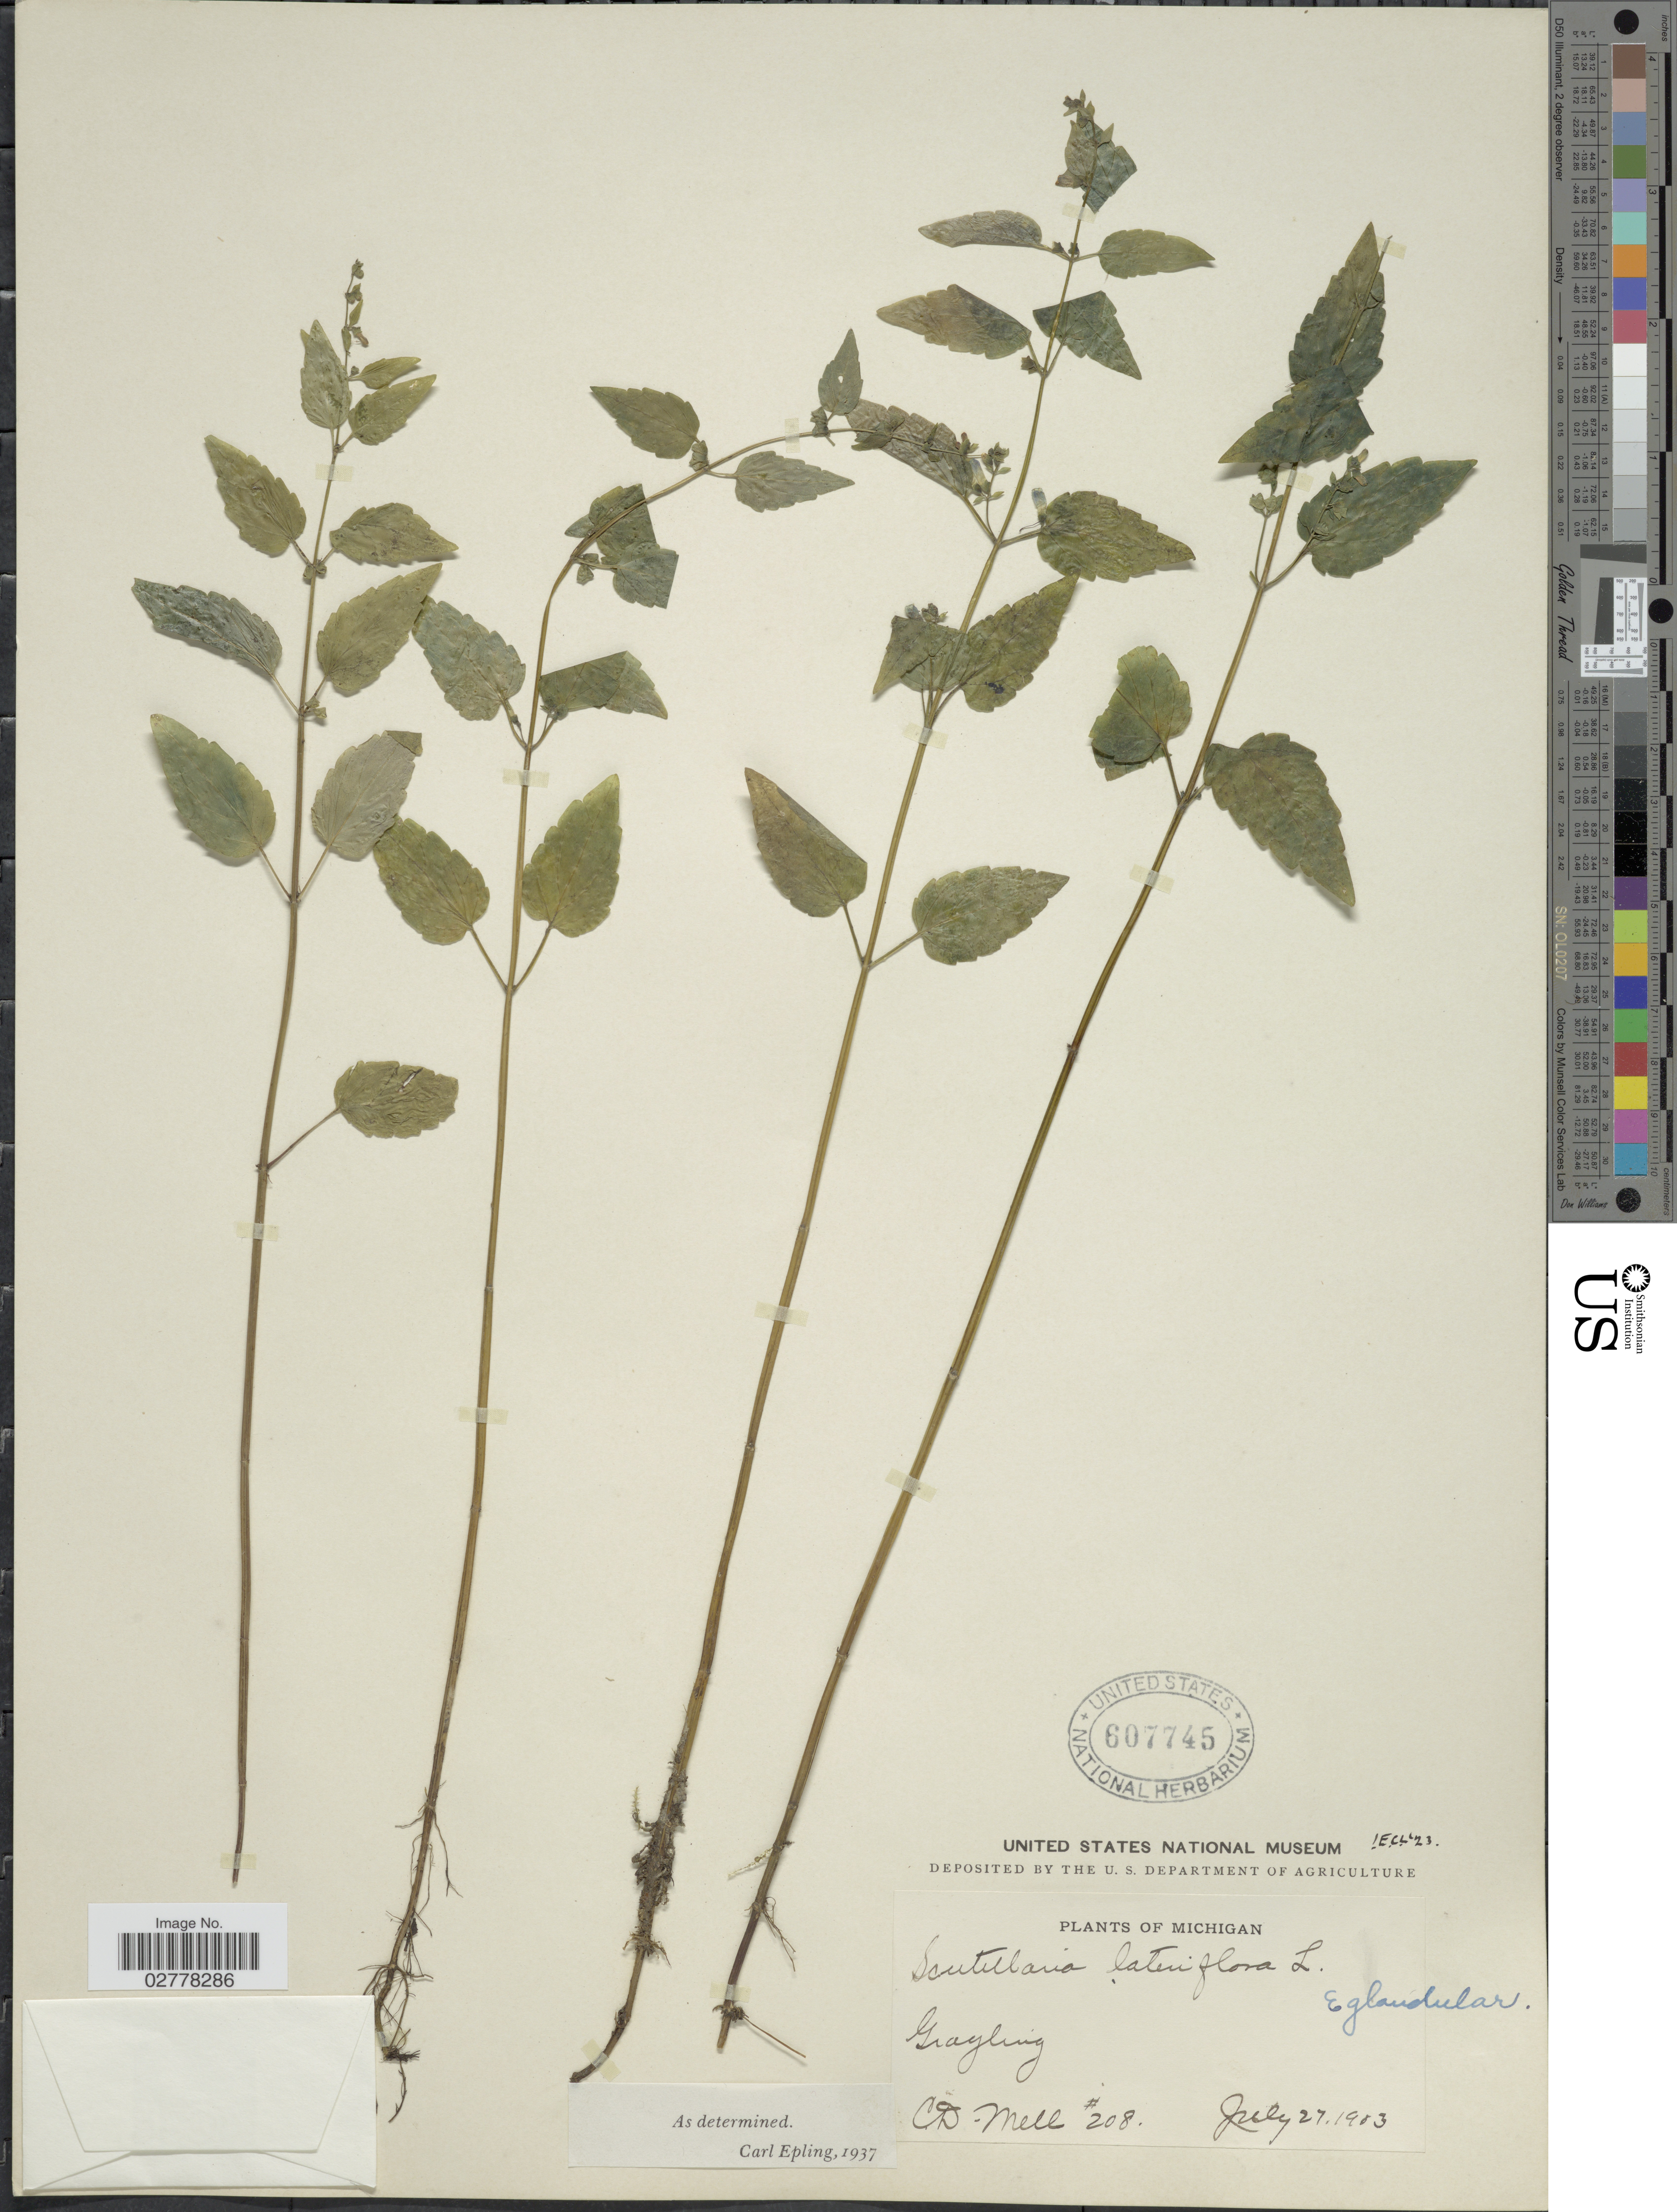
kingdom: Plantae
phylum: Tracheophyta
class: Magnoliopsida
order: Lamiales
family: Lamiaceae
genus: Scutellaria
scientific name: Scutellaria lateriflora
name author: L.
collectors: C. D. Mell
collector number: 208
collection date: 1903-07-27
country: United States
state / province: Michigan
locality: Grayling.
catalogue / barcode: US 607745